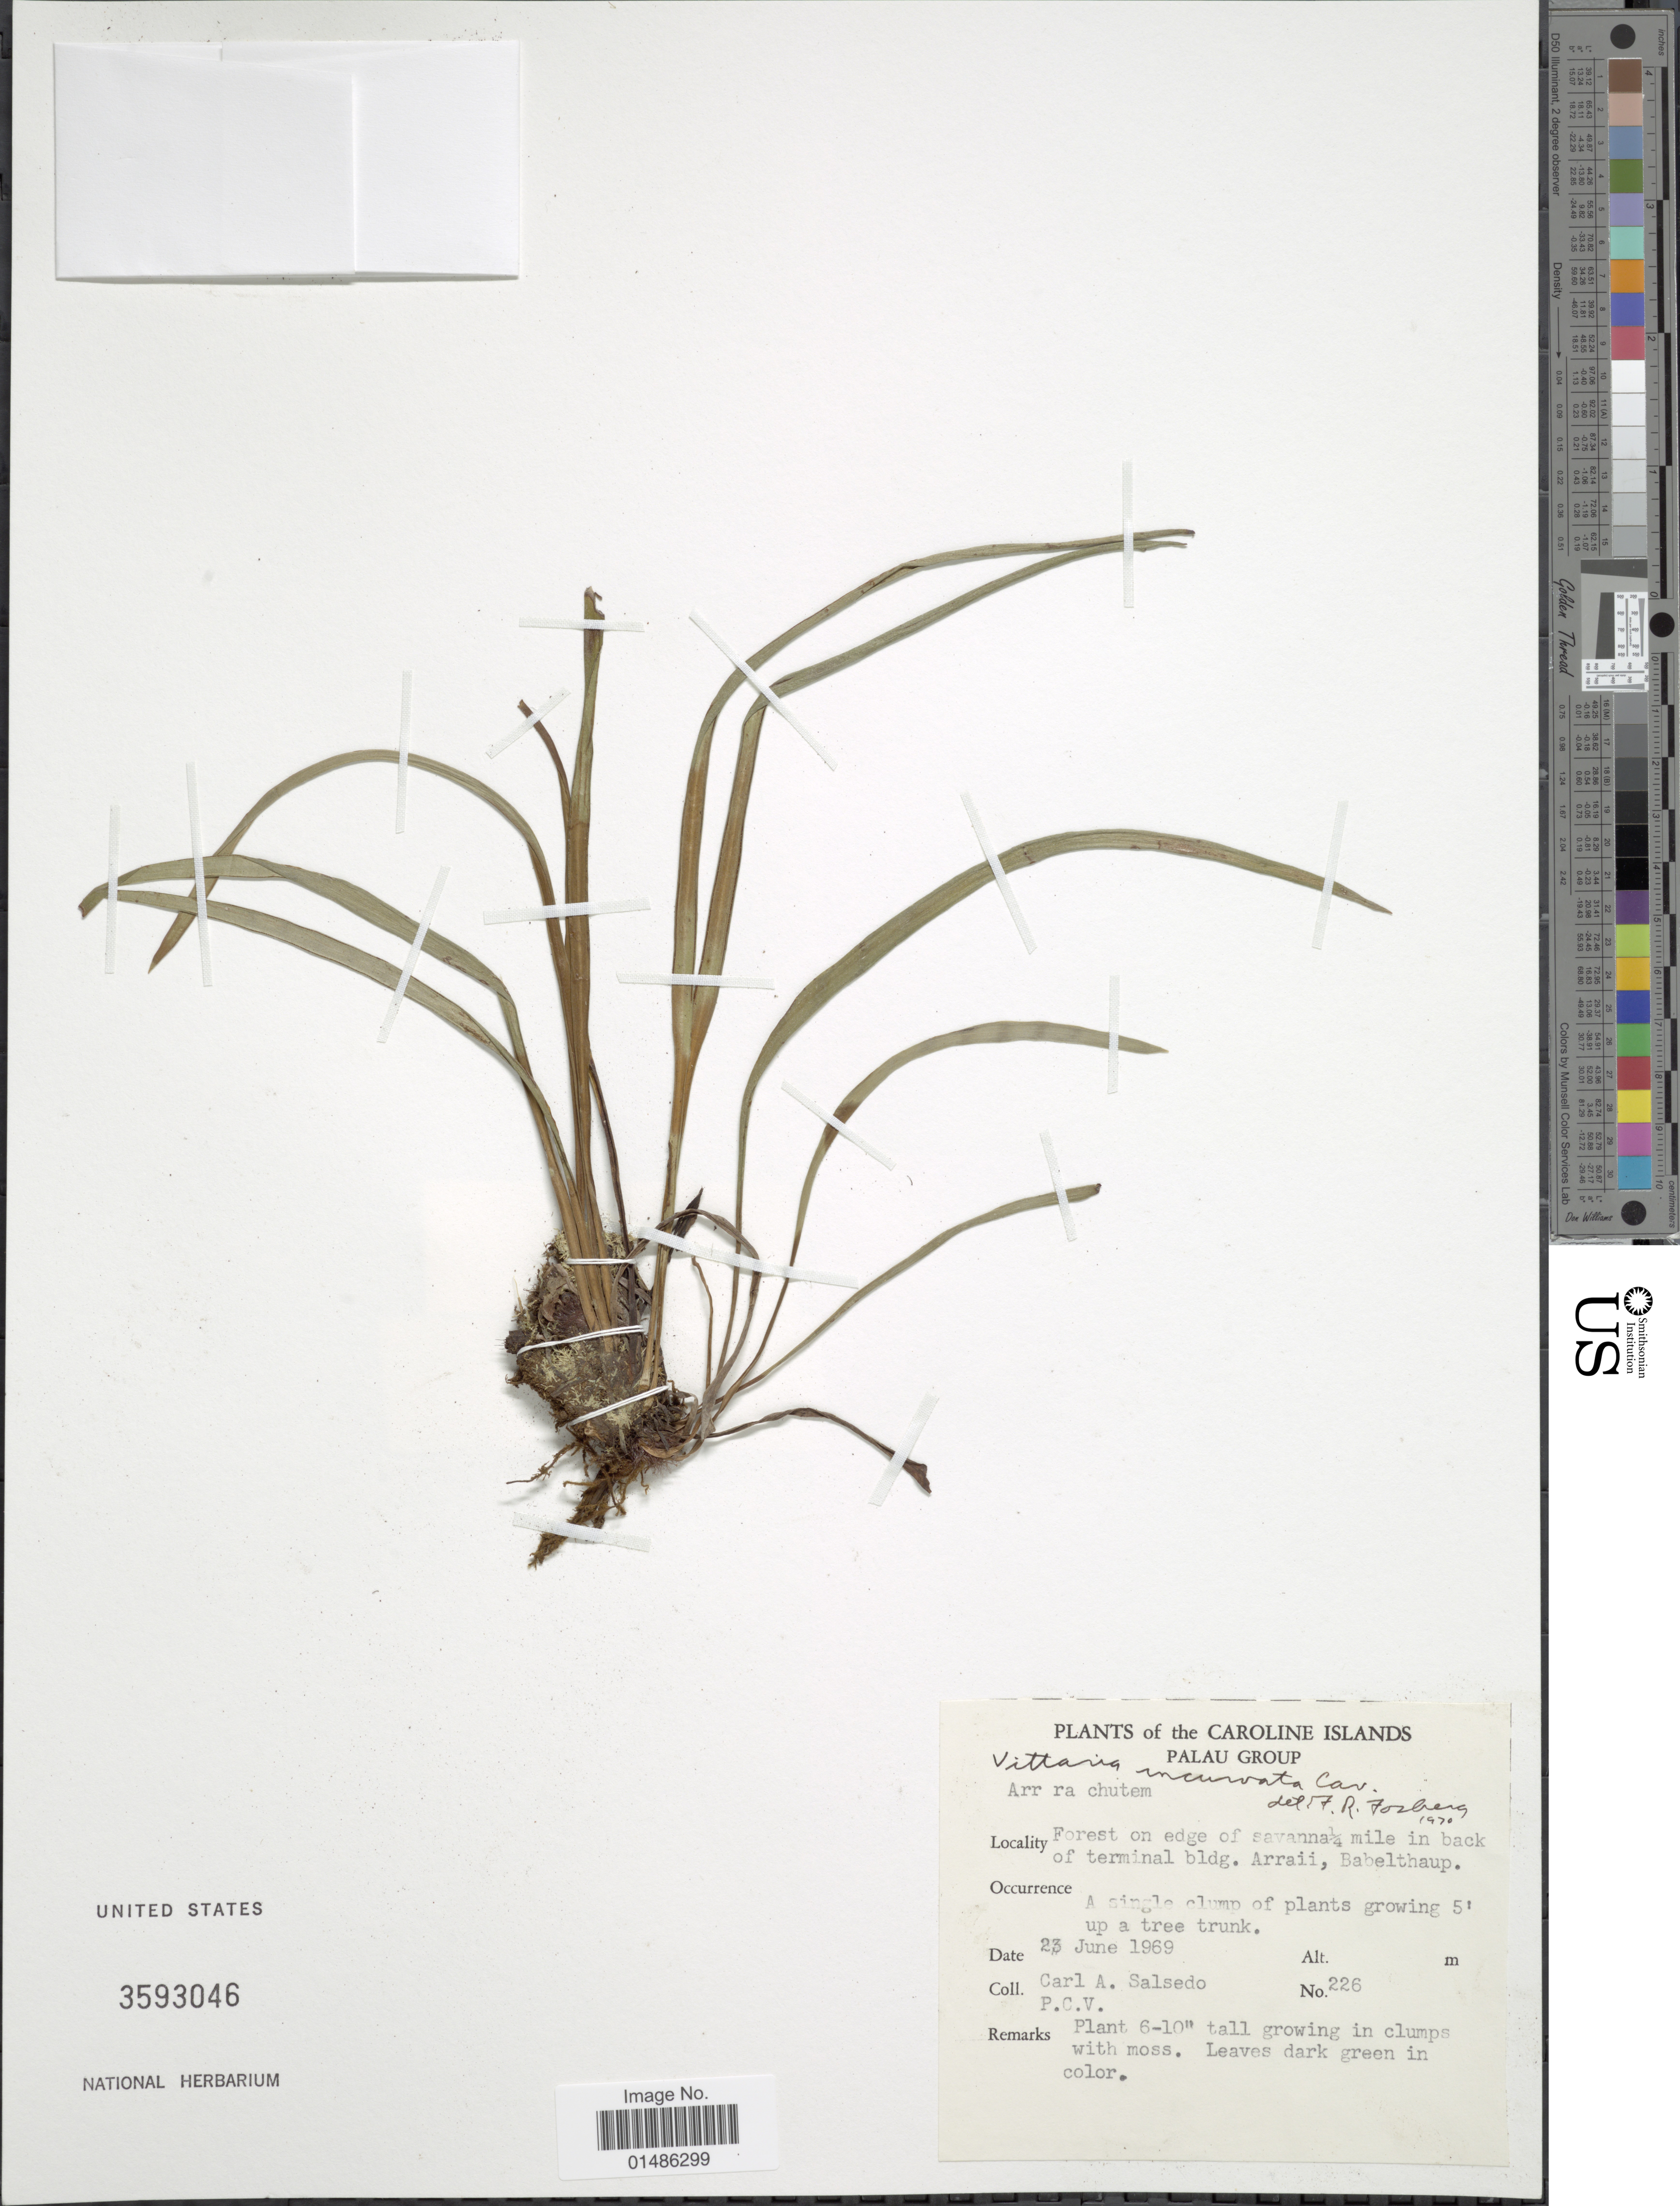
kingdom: Plantae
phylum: Tracheophyta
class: Polypodiopsida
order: Polypodiales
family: Pteridaceae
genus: Haplopteris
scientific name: Haplopteris ensiformis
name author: (Sw.) E.H. Crane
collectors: C.A. Salsedo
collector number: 226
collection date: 1969-06-23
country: Palau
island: Babeldaob [Babelthuap]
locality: Palau Group. Forest on edge of savanna ¼ mile in back of terminal bldg. Arraii, Babelthaup.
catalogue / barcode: US 3593046